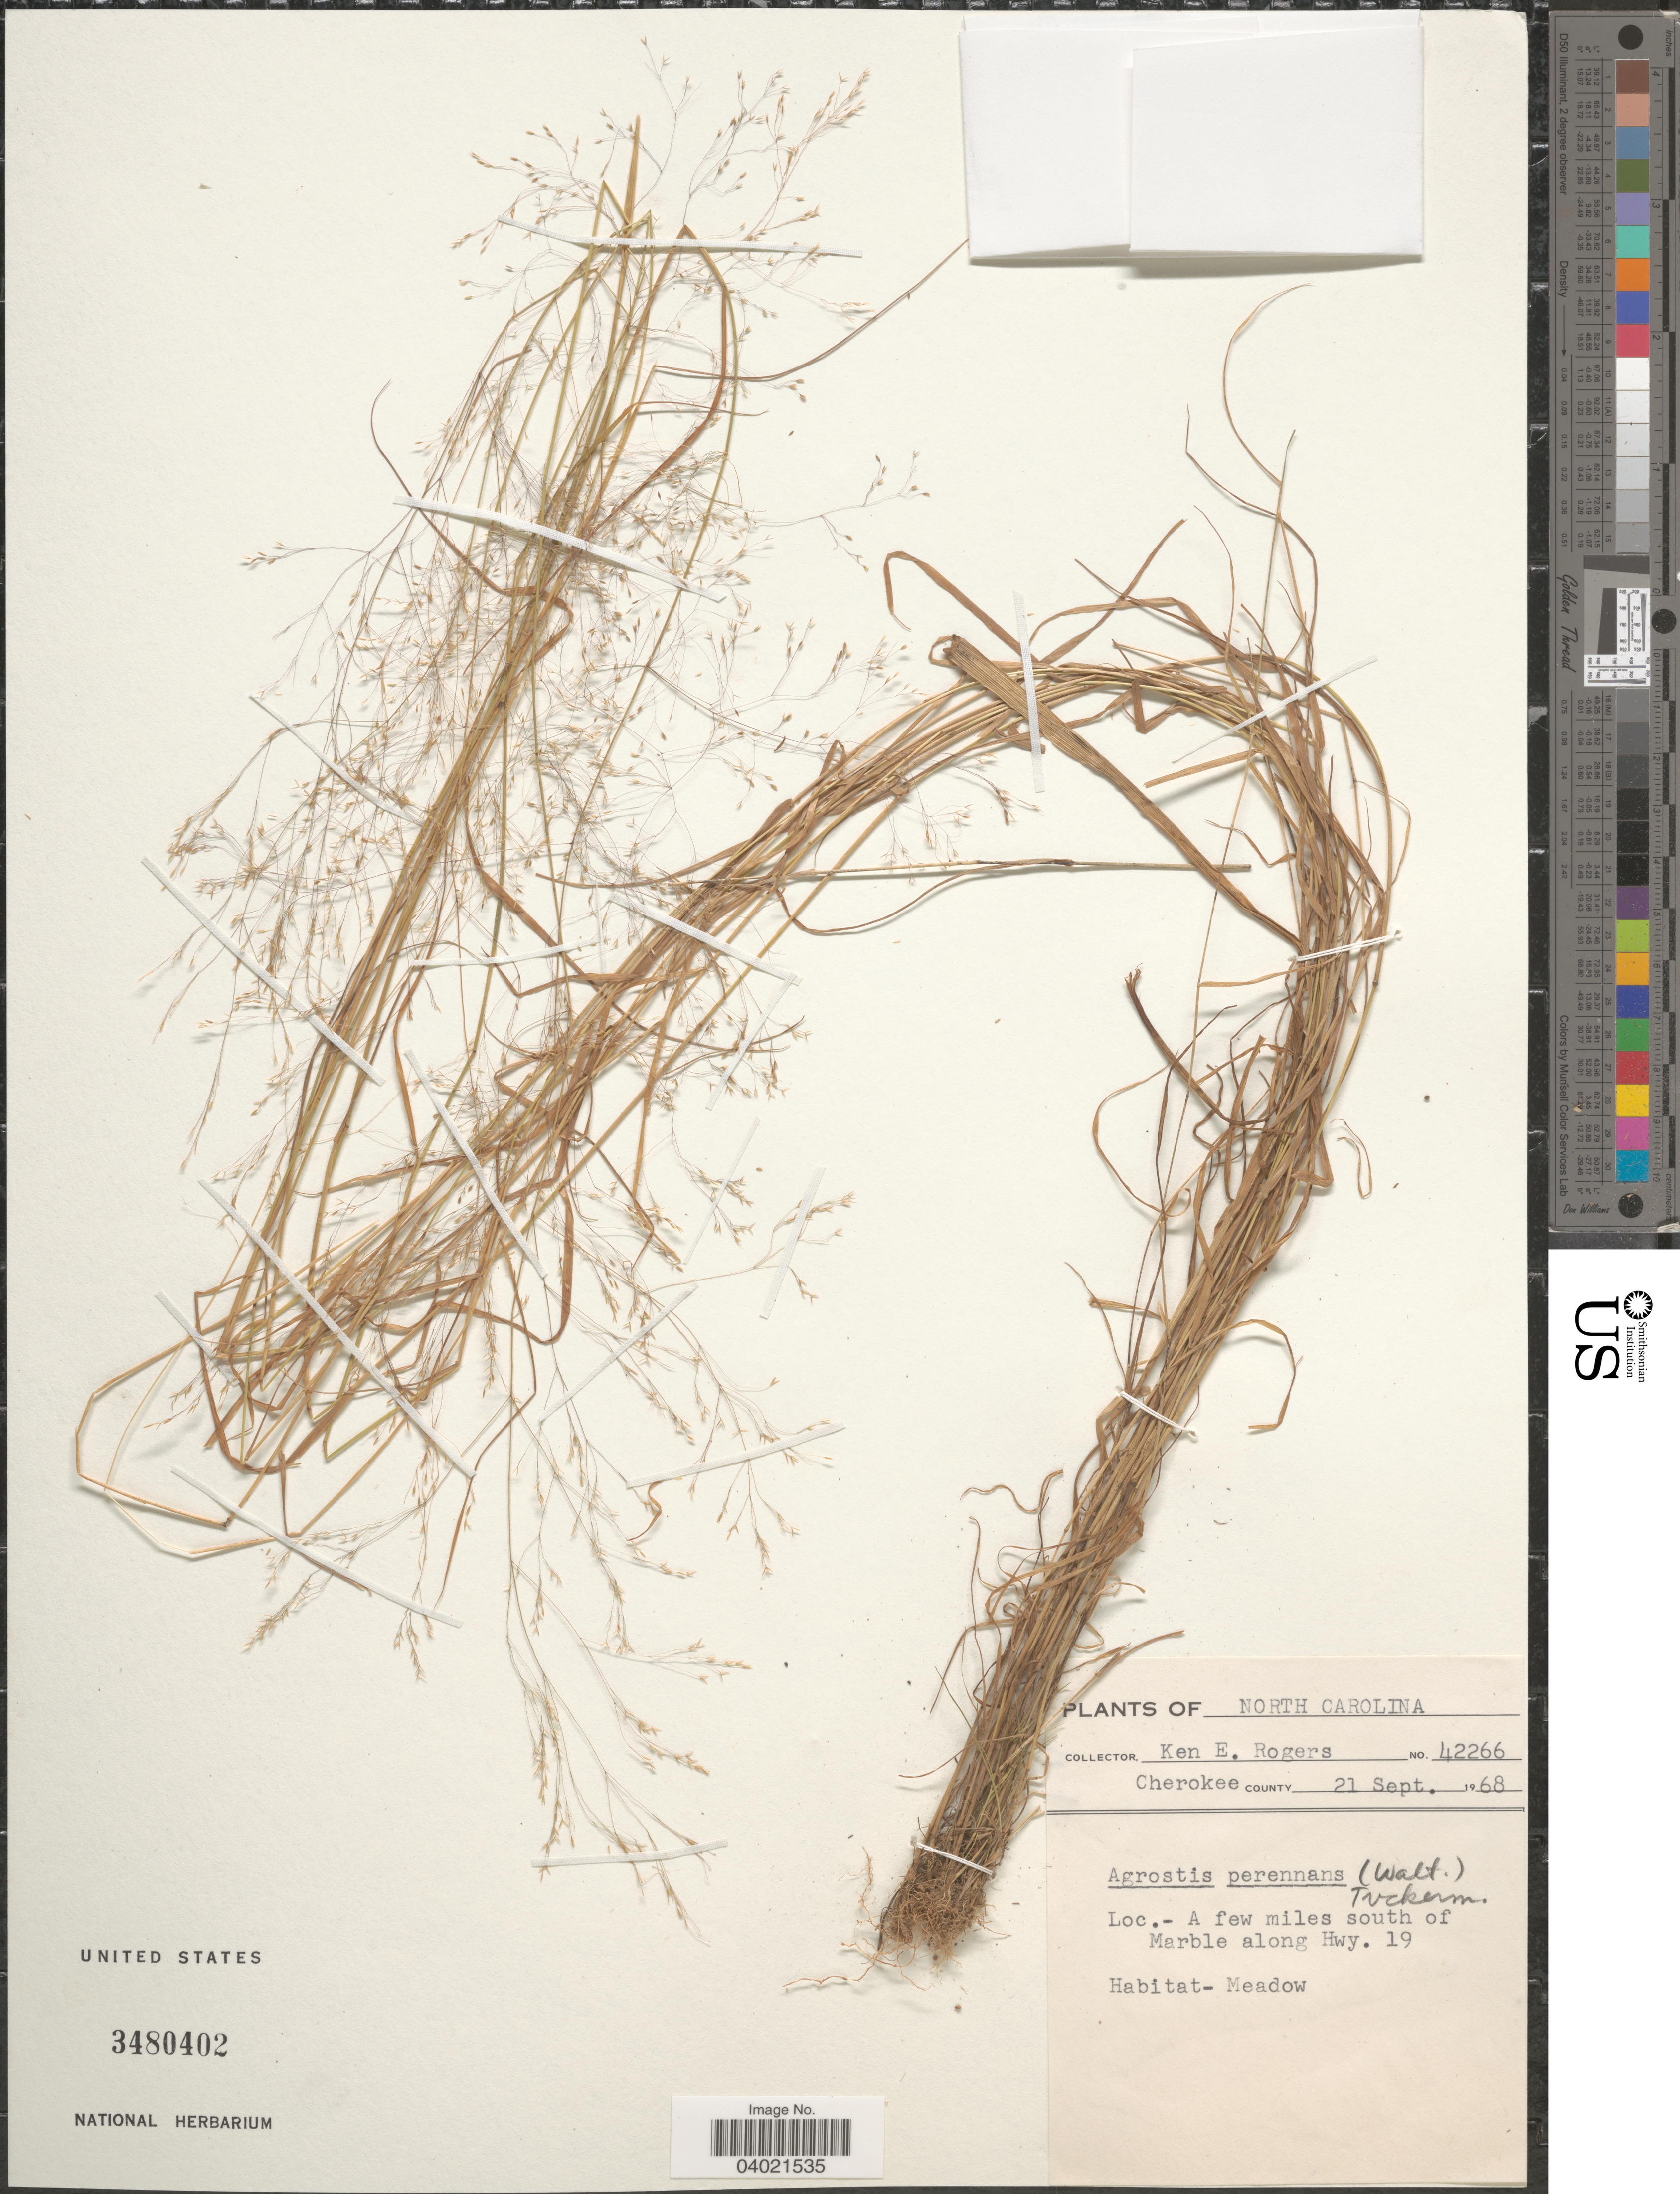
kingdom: Plantae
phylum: Tracheophyta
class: Liliopsida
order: Poales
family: Poaceae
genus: Agrostis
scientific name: Agrostis perennans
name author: (Walter) Tuck.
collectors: K. Rogers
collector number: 42266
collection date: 1968-09-21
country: United States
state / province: North Carolina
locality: Cherokee county. A few miles south of Marble along Hwy. 19.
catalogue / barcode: US 3480402